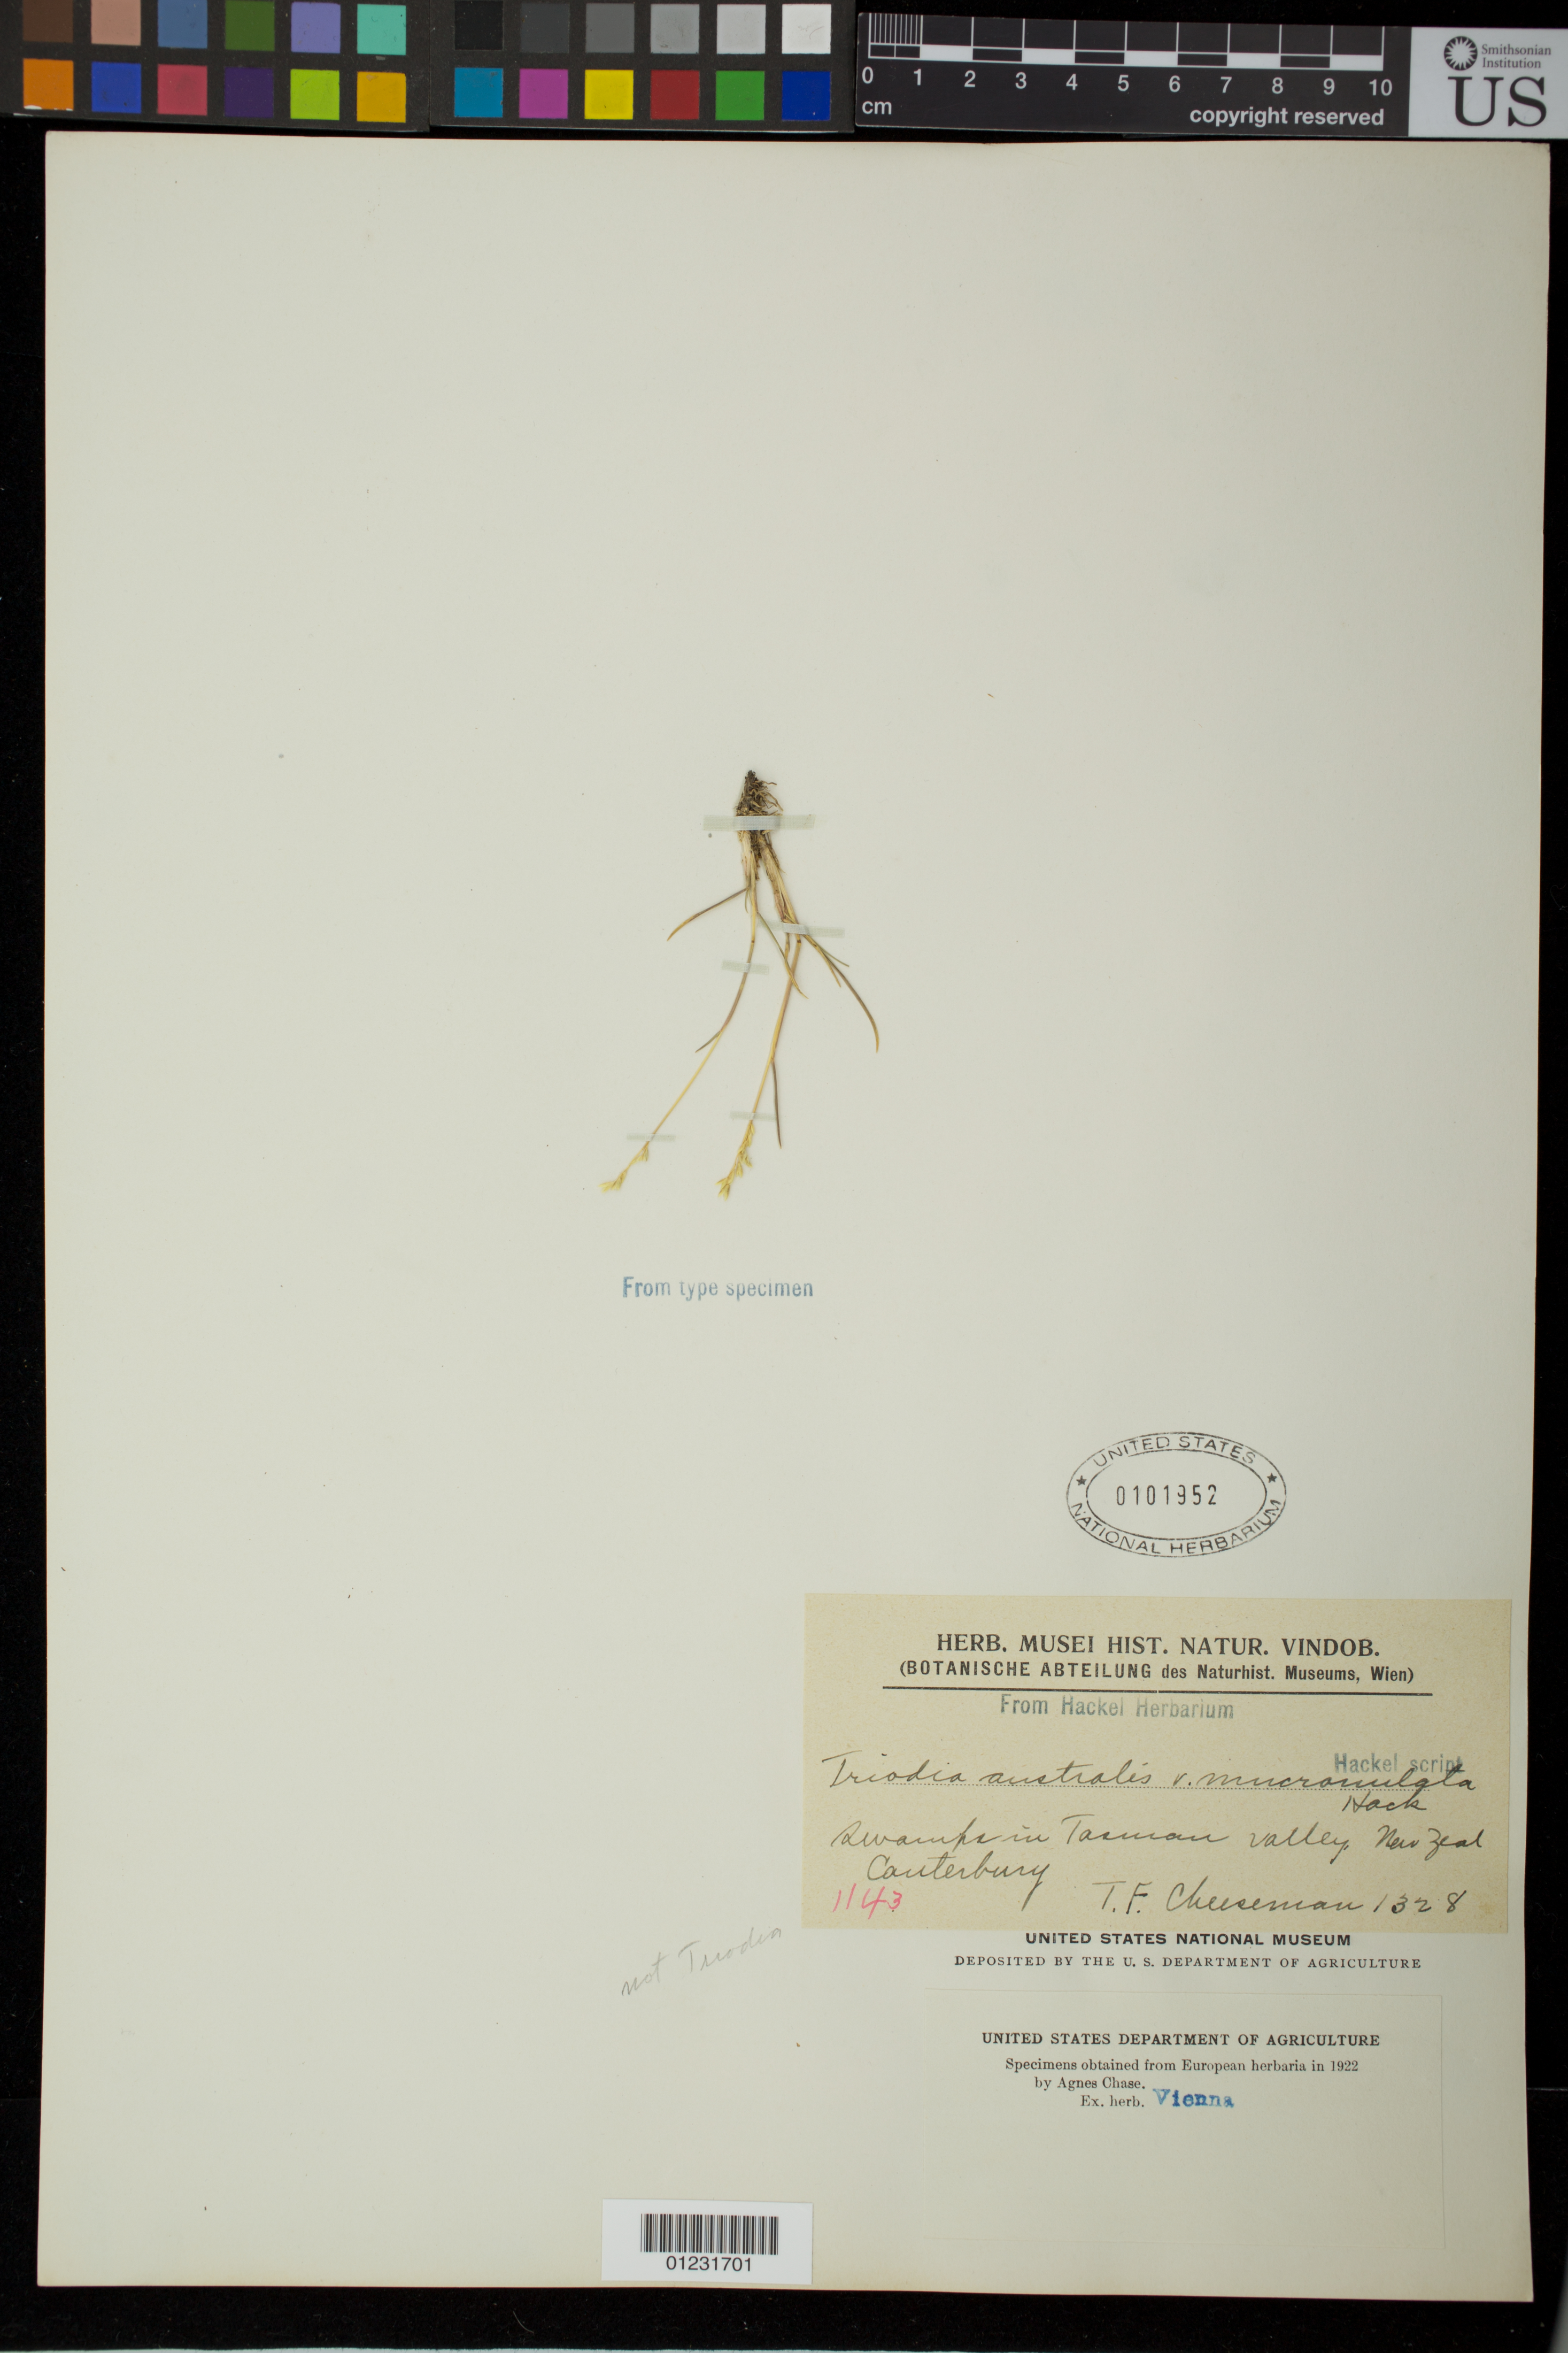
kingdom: Plantae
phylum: Tracheophyta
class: Liliopsida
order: Poales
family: Poaceae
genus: Triodia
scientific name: Triodia australis var. mucronulata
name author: Hack. ex Cheeseman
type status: Type Collection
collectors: T. F. Cheeseman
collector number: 1328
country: New Zealand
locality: Canterbury, swamps in Tasman Valley.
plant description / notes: Fragmentary material of type specimen ex herb. Vienna.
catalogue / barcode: US 101952